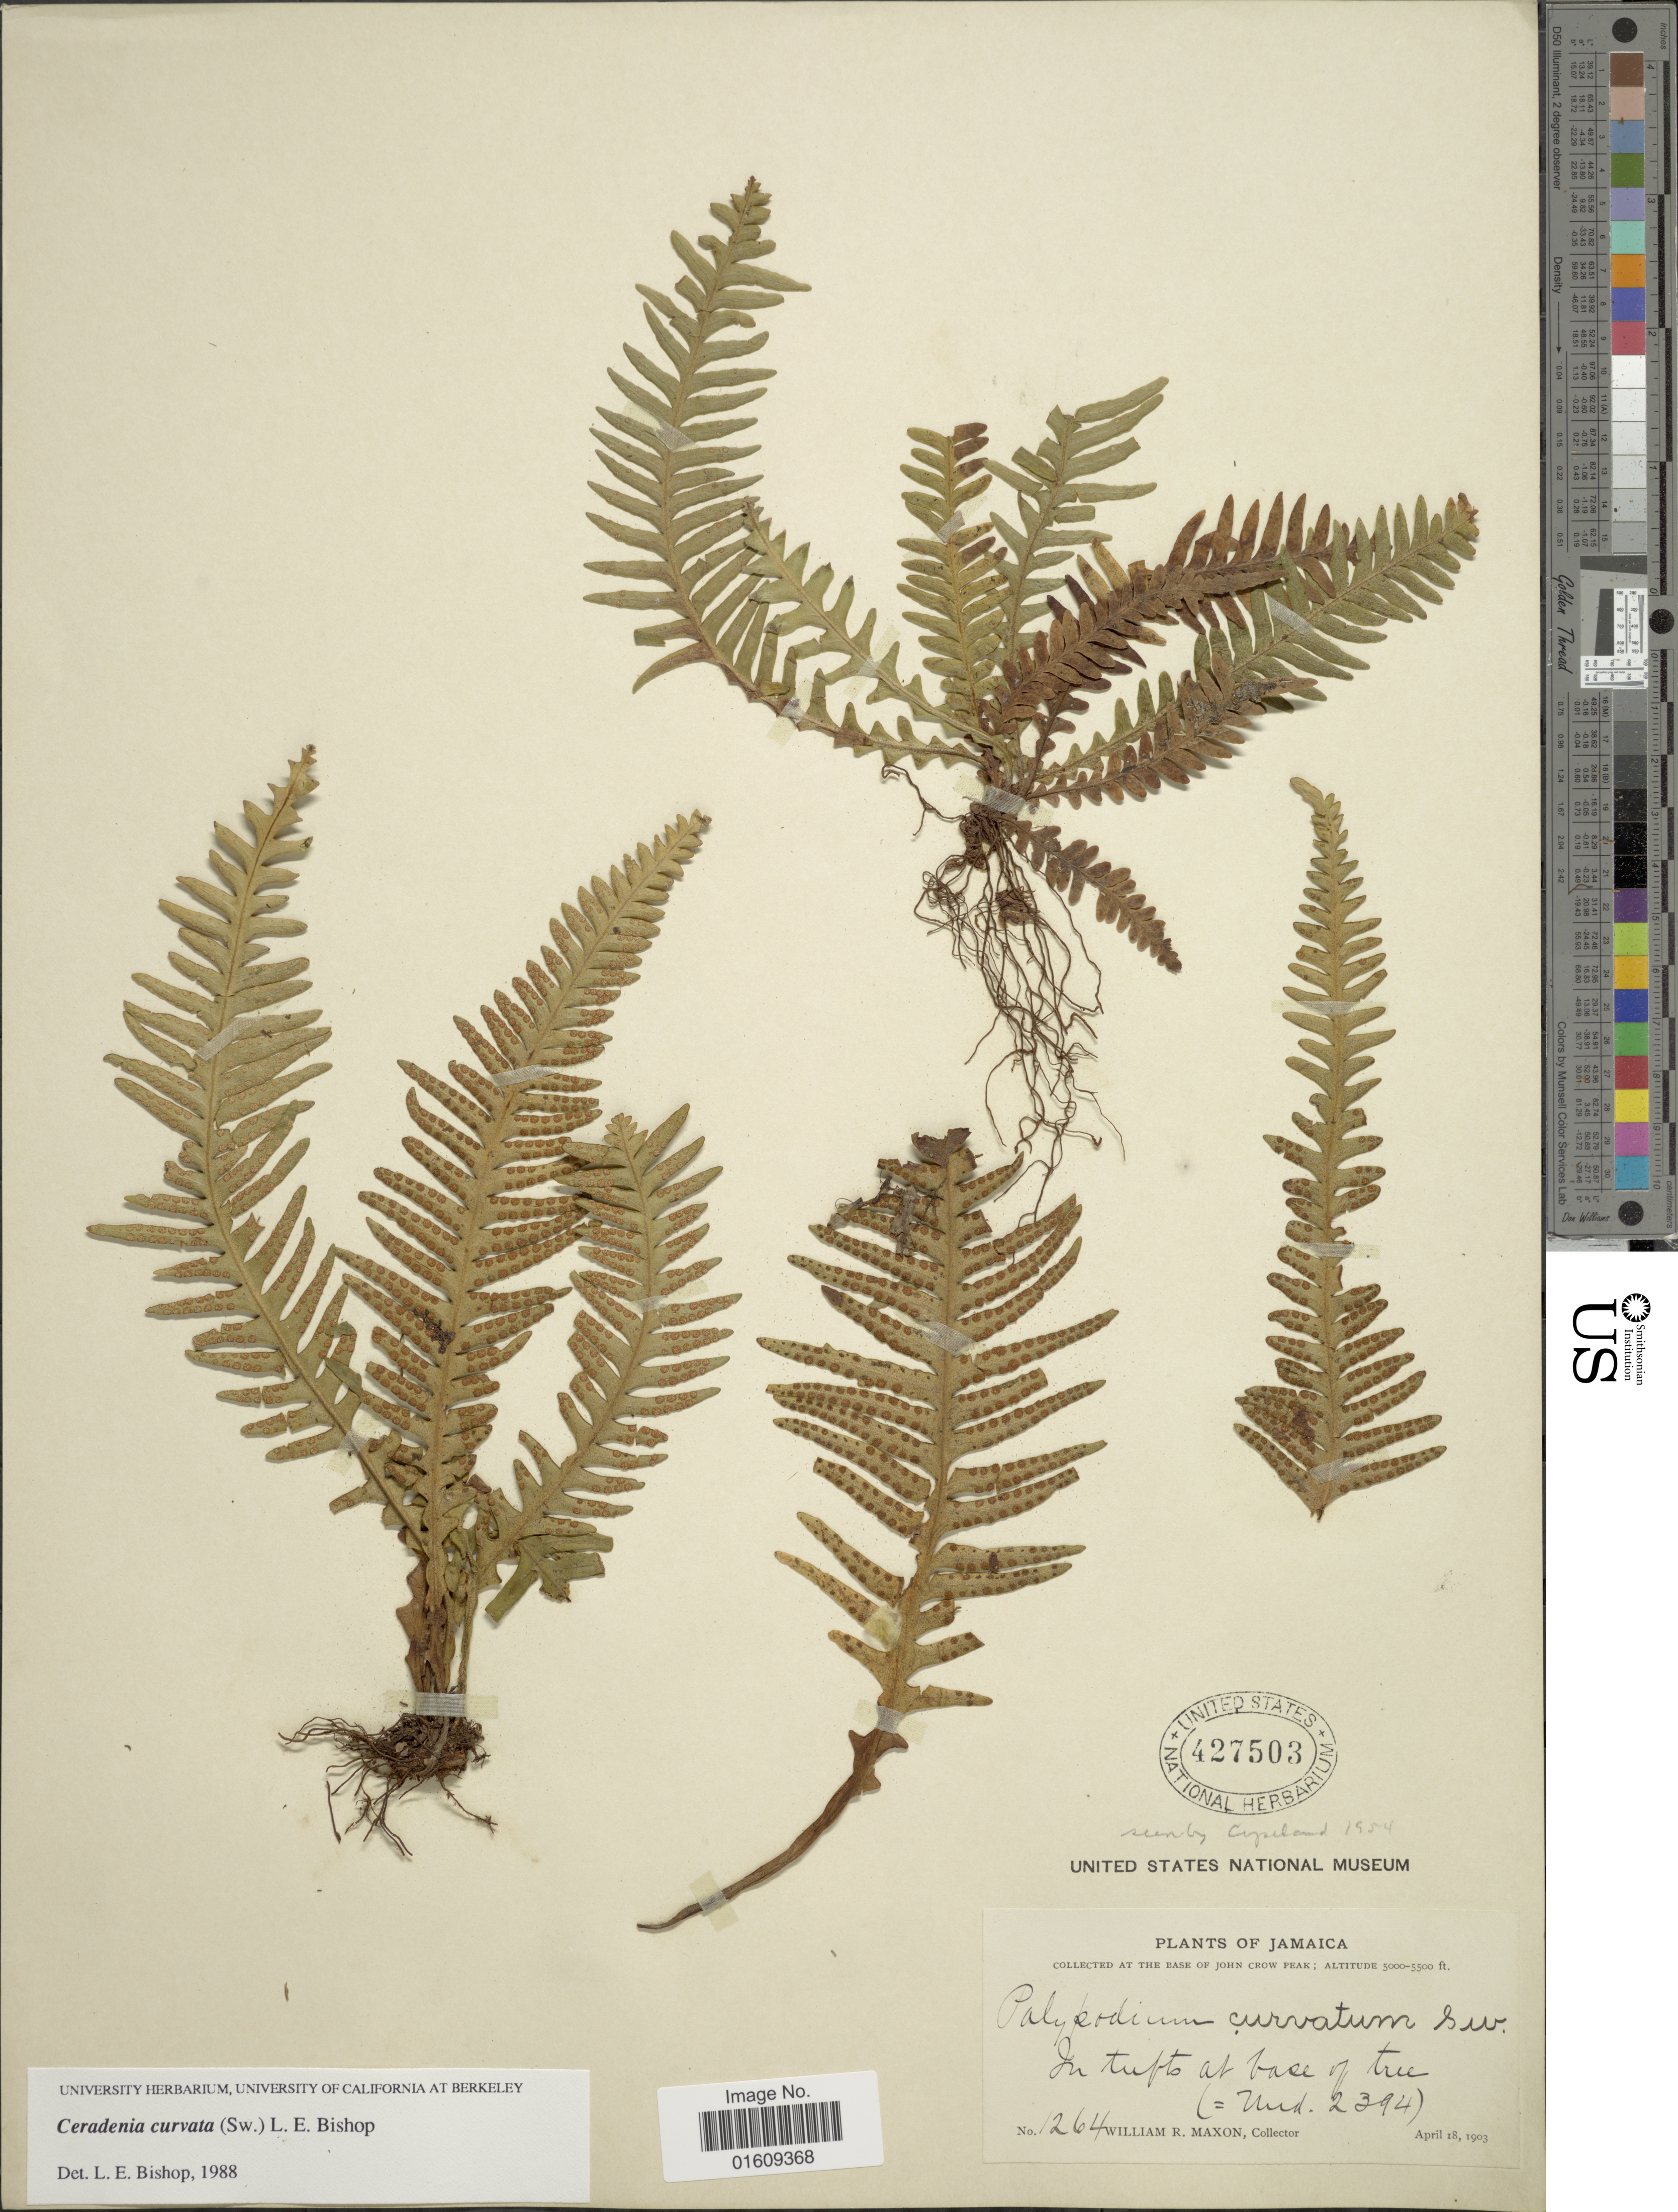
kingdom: Plantae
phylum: Tracheophyta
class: Polypodiopsida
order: Polypodiales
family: Polypodiaceae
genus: Ceradenia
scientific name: Ceradenia curvata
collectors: W. R. Maxon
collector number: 1264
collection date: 1903-04-18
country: Jamaica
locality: Jamaica, at the Base of John Crow Peak.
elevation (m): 1524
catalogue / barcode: US 427503